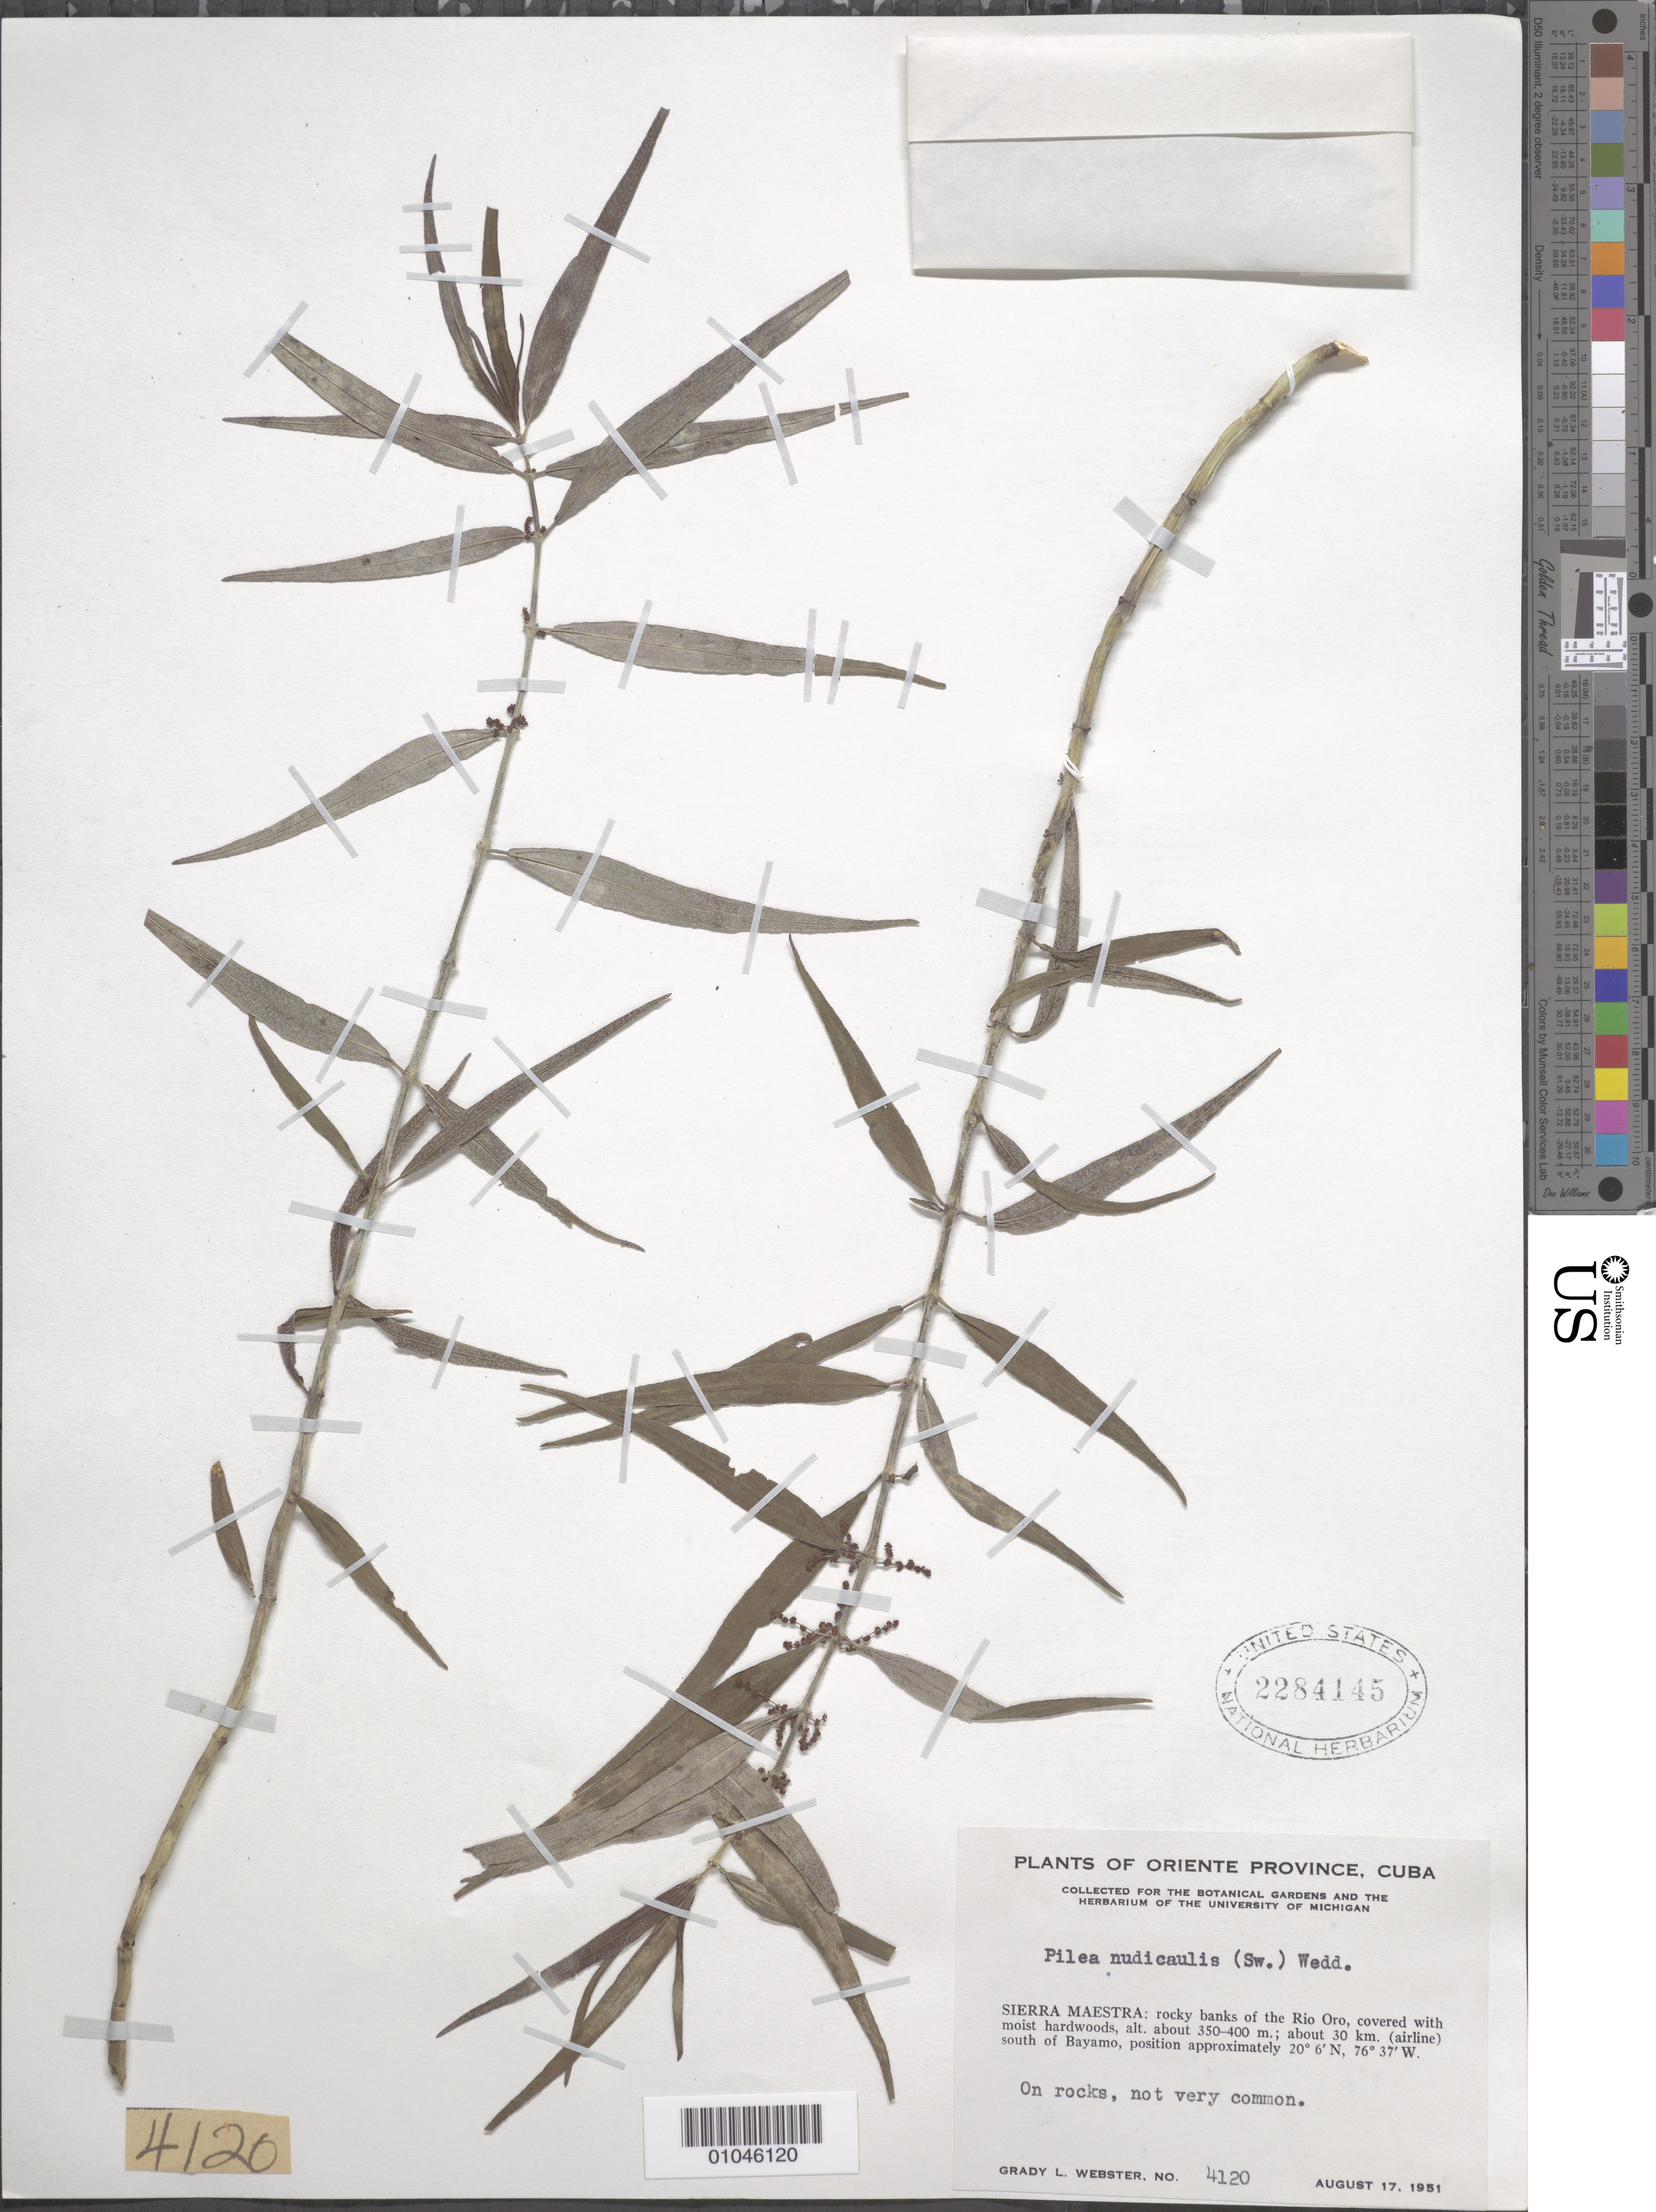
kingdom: Plantae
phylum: Tracheophyta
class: Magnoliopsida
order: Rosales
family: Urticaceae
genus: Pilea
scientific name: Pilea nudicaulis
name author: (Sw.) Wedd.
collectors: G. L. Webster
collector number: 4120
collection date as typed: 17 Aug 1951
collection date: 1951-08-17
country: Cuba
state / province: Oriente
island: Cuba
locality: Sierra Maestra: rocky banks of the Rio Oro, covered with moist hardwoods about 30km S of Bayamo position On rocks, not very common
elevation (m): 300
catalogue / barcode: US 2284145